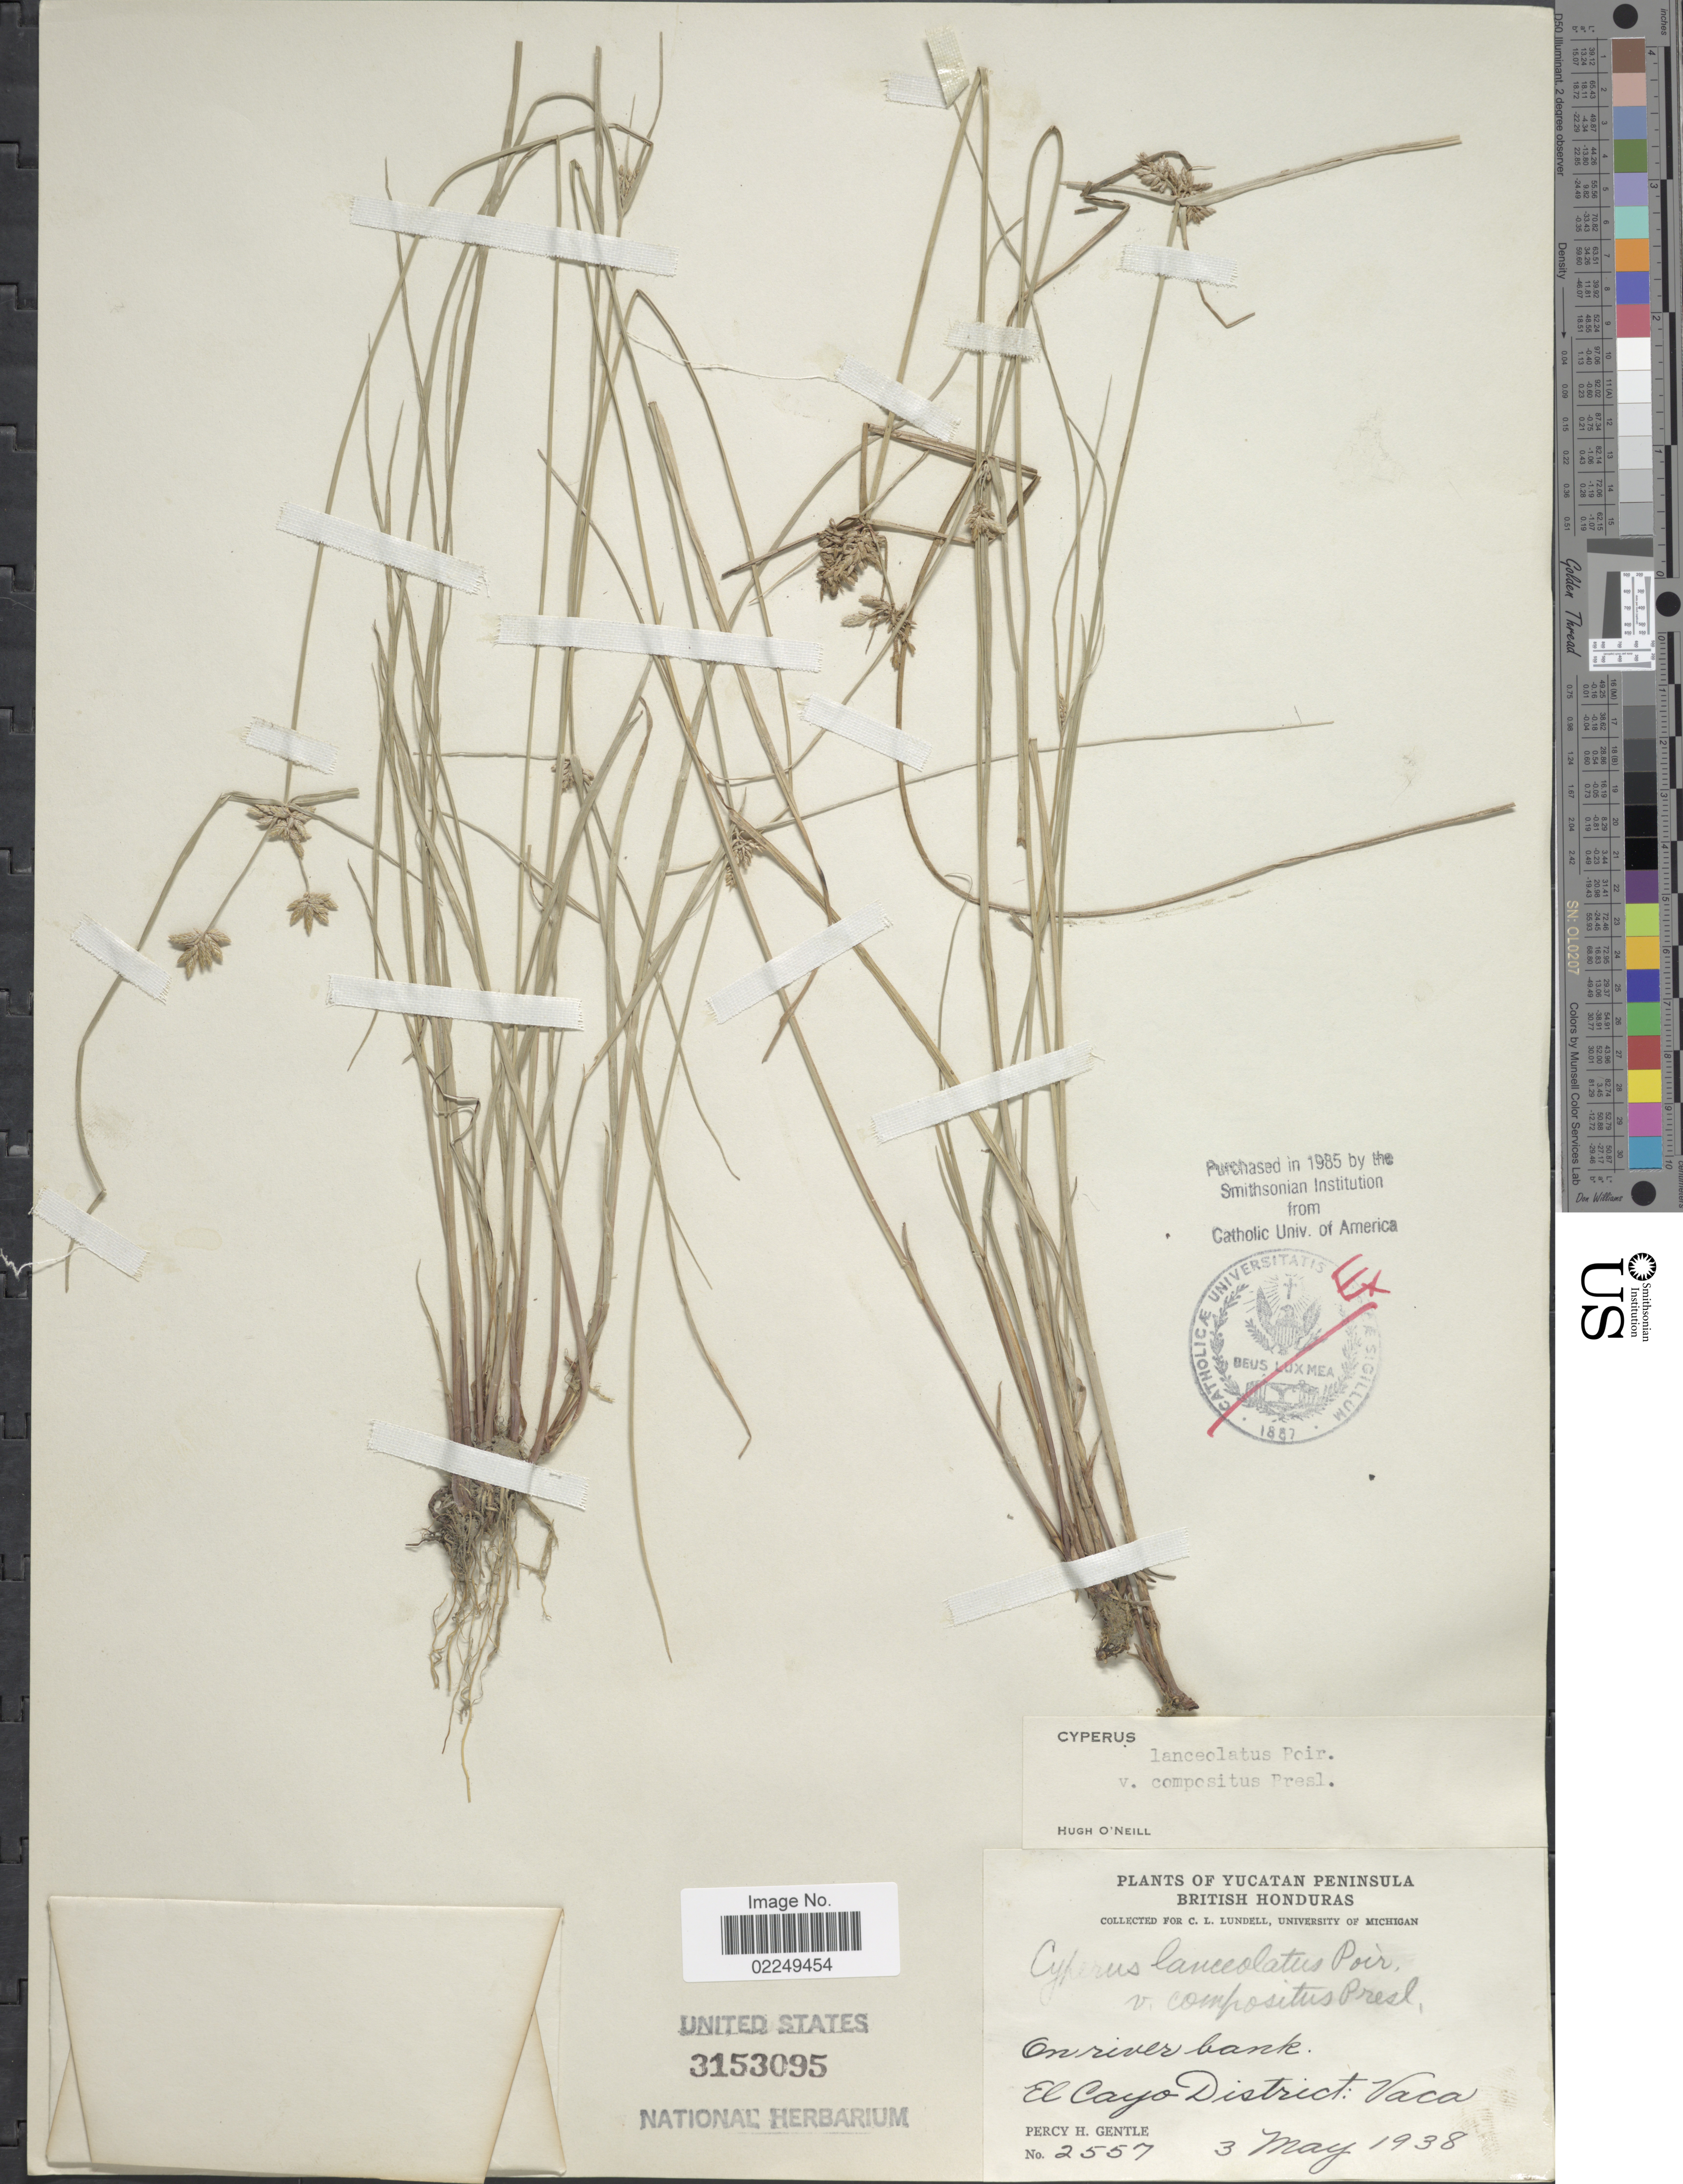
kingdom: Plantae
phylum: Tracheophyta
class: Liliopsida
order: Poales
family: Cyperaceae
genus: Cyperus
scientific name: Cyperus lanceolatus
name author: Poir.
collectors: P. H. Gentle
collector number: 2557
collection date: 1938-05-03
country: Belize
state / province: Cayo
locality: El Cayo District: Vaca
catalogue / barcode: US 3153095